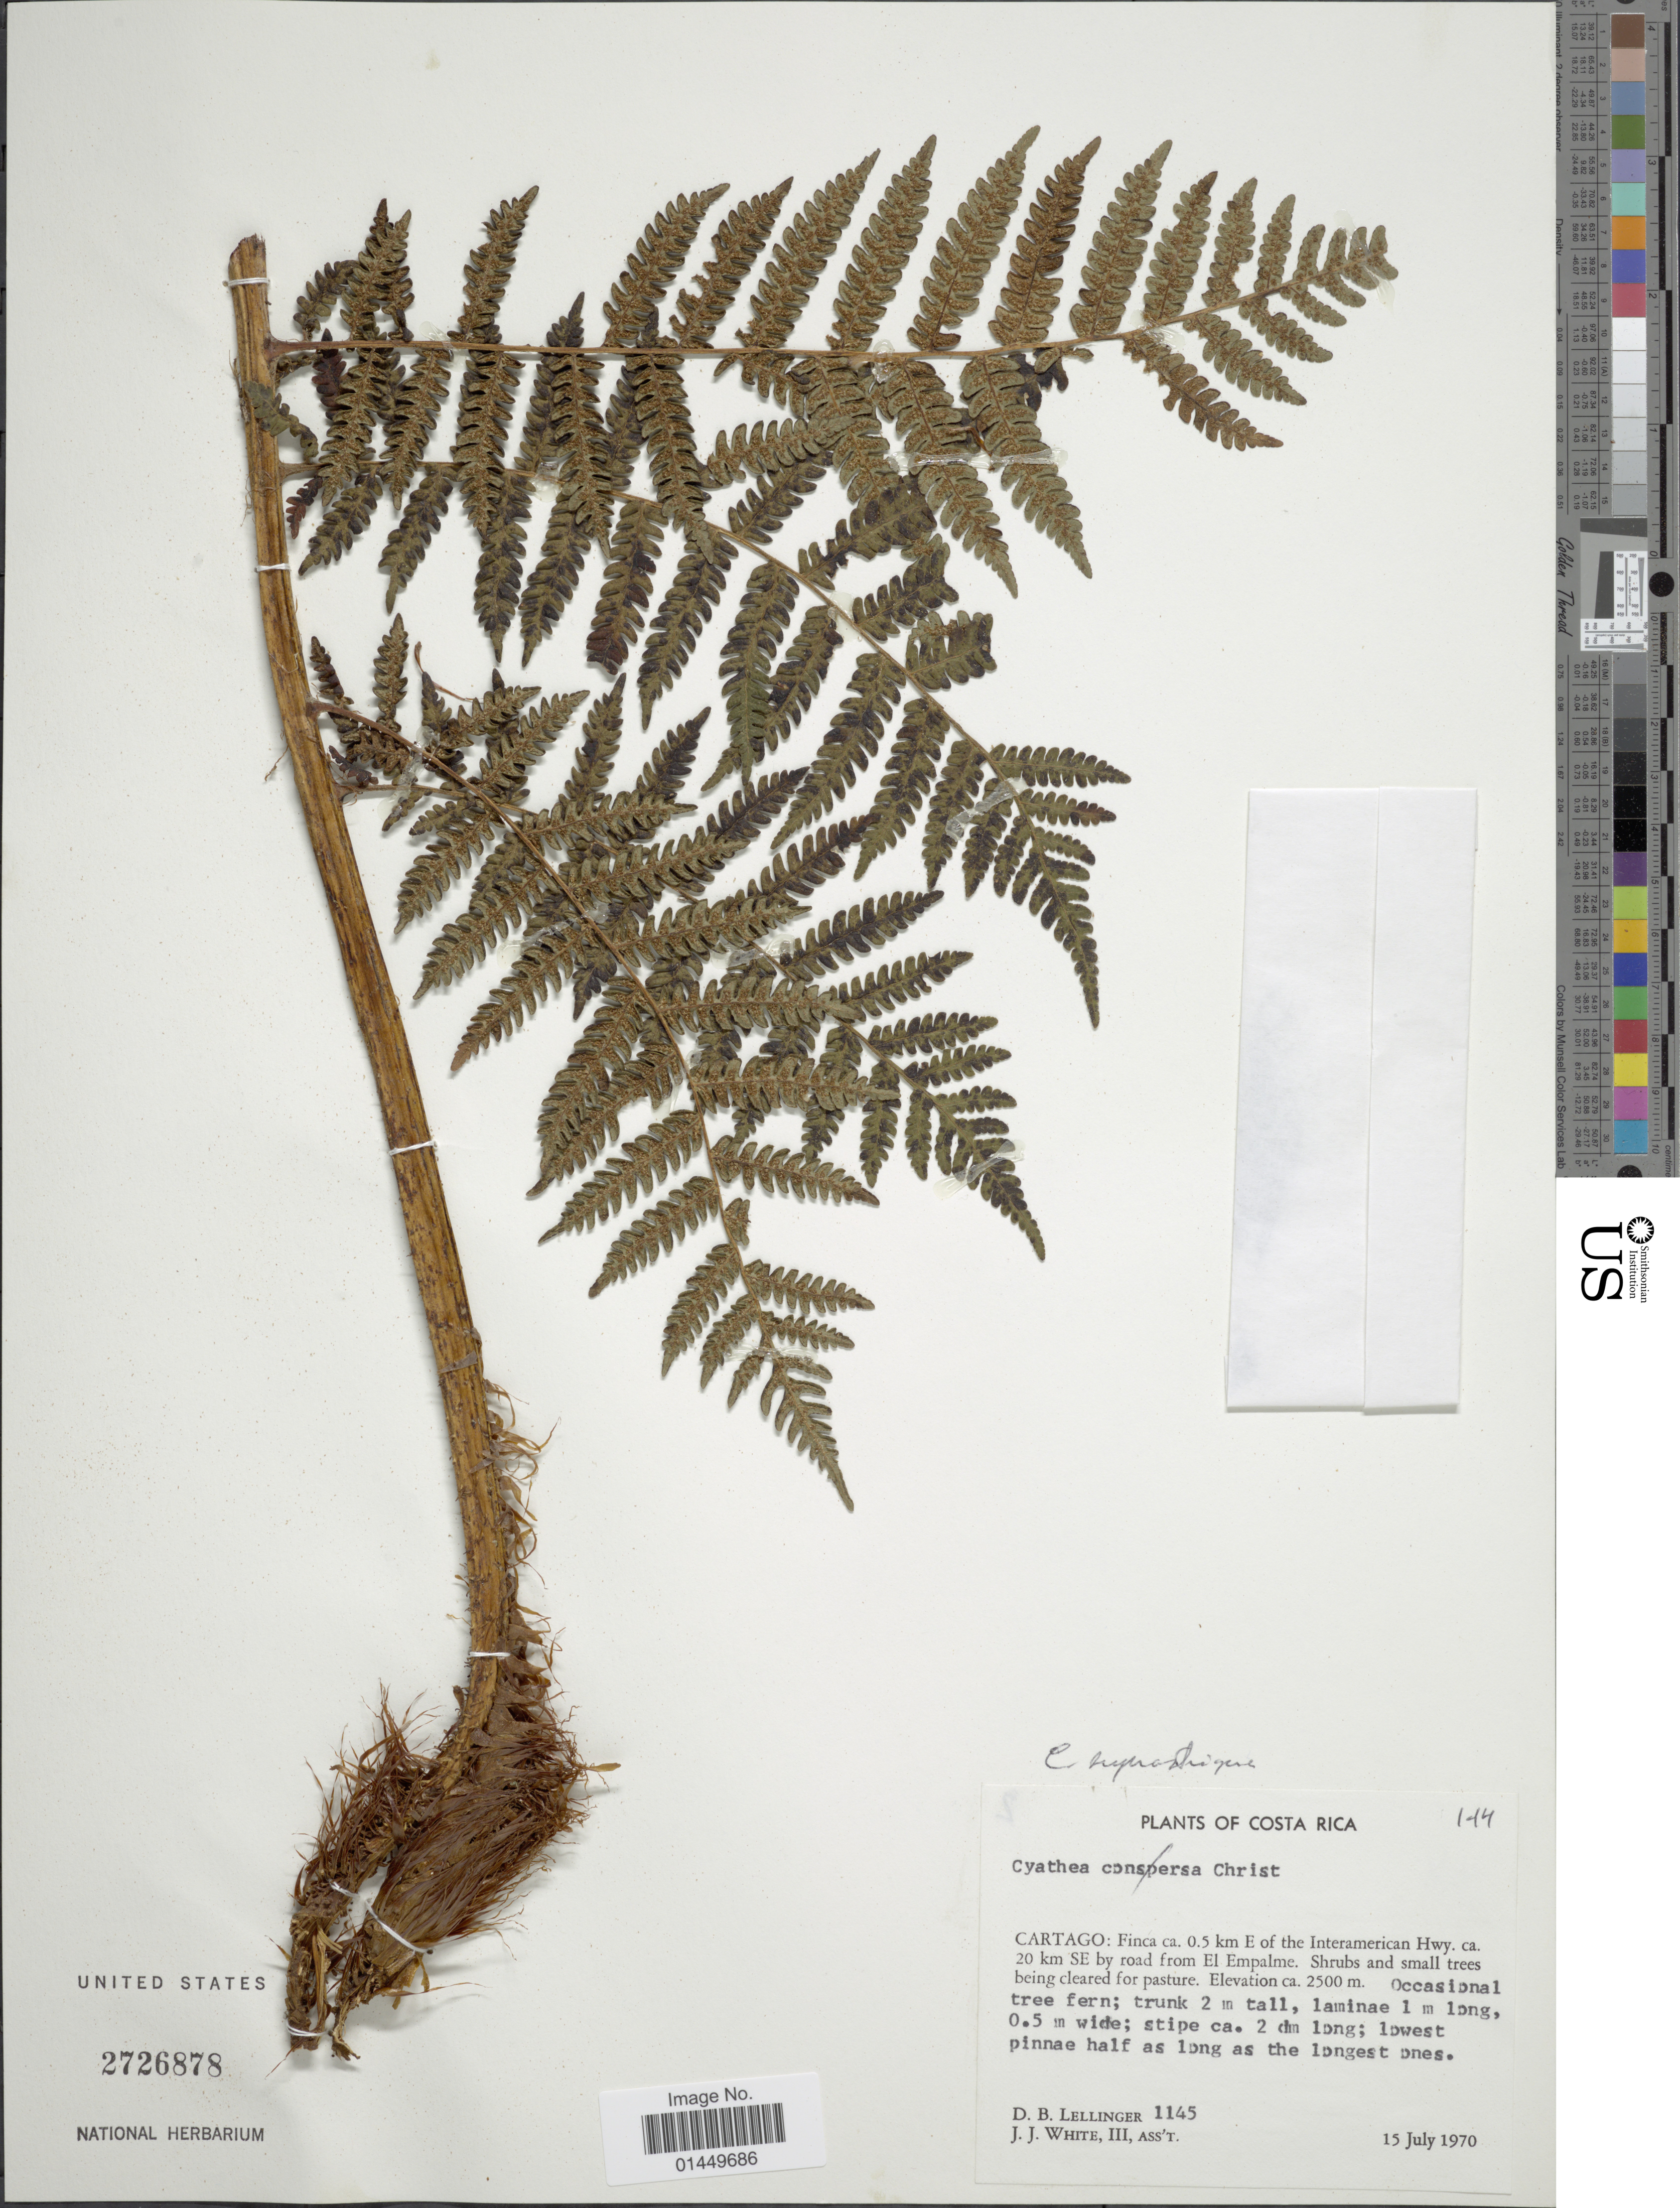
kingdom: Plantae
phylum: Tracheophyta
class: Polypodiopsida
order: Cyatheales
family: Cyatheaceae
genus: Cyathea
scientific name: Cyathea suprastrigosa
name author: (Christ) Maxon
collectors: D. B. Lellinger & J. J. White III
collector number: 1145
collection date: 1970-07-15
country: Costa Rica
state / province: Cartago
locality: Cartago: Finca 0.5 km E of the Interamerican Hwy. 20 km SE by road from El Empalme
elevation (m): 2500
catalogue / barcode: US 2726878